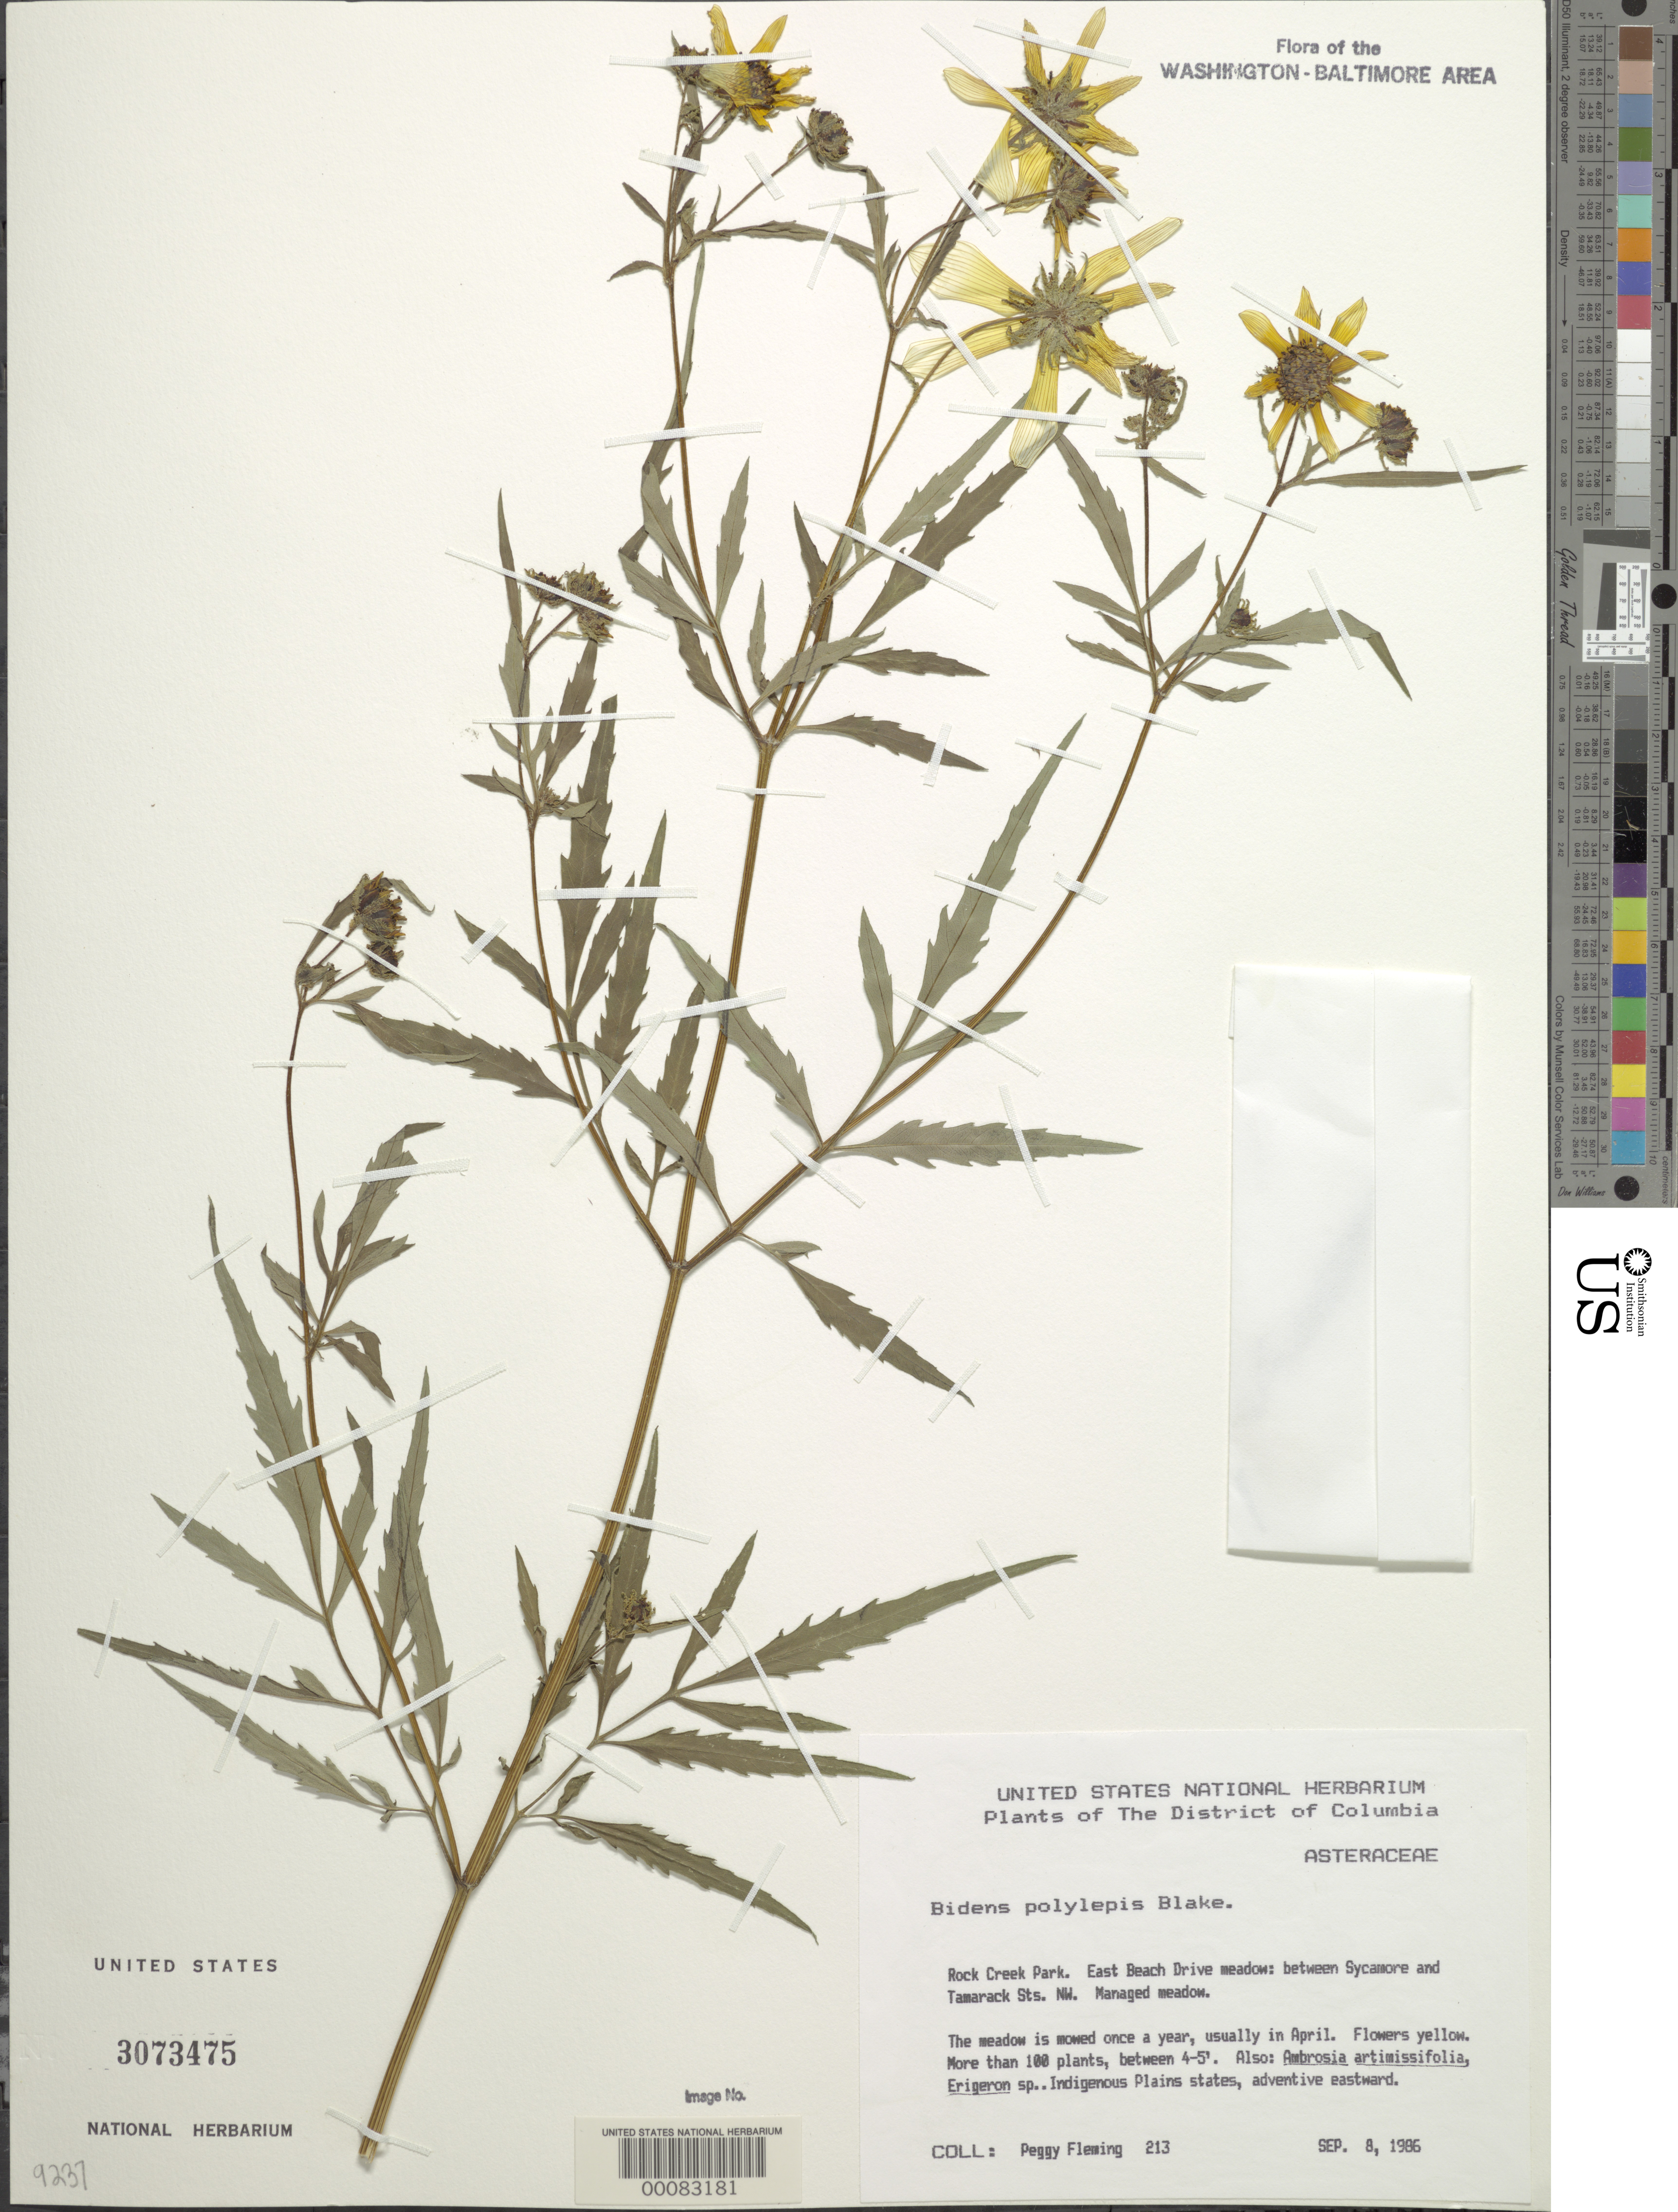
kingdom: Plantae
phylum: Tracheophyta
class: Magnoliopsida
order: Asterales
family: Asteraceae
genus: Bidens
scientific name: Bidens polylepis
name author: S.F. Blake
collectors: P. Fleming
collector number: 213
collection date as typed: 08 Sep 1986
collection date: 1986-09-08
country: United States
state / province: District of Columbia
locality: Tamarack Sts. NW.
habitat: Managed meadow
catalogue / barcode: US 3073475